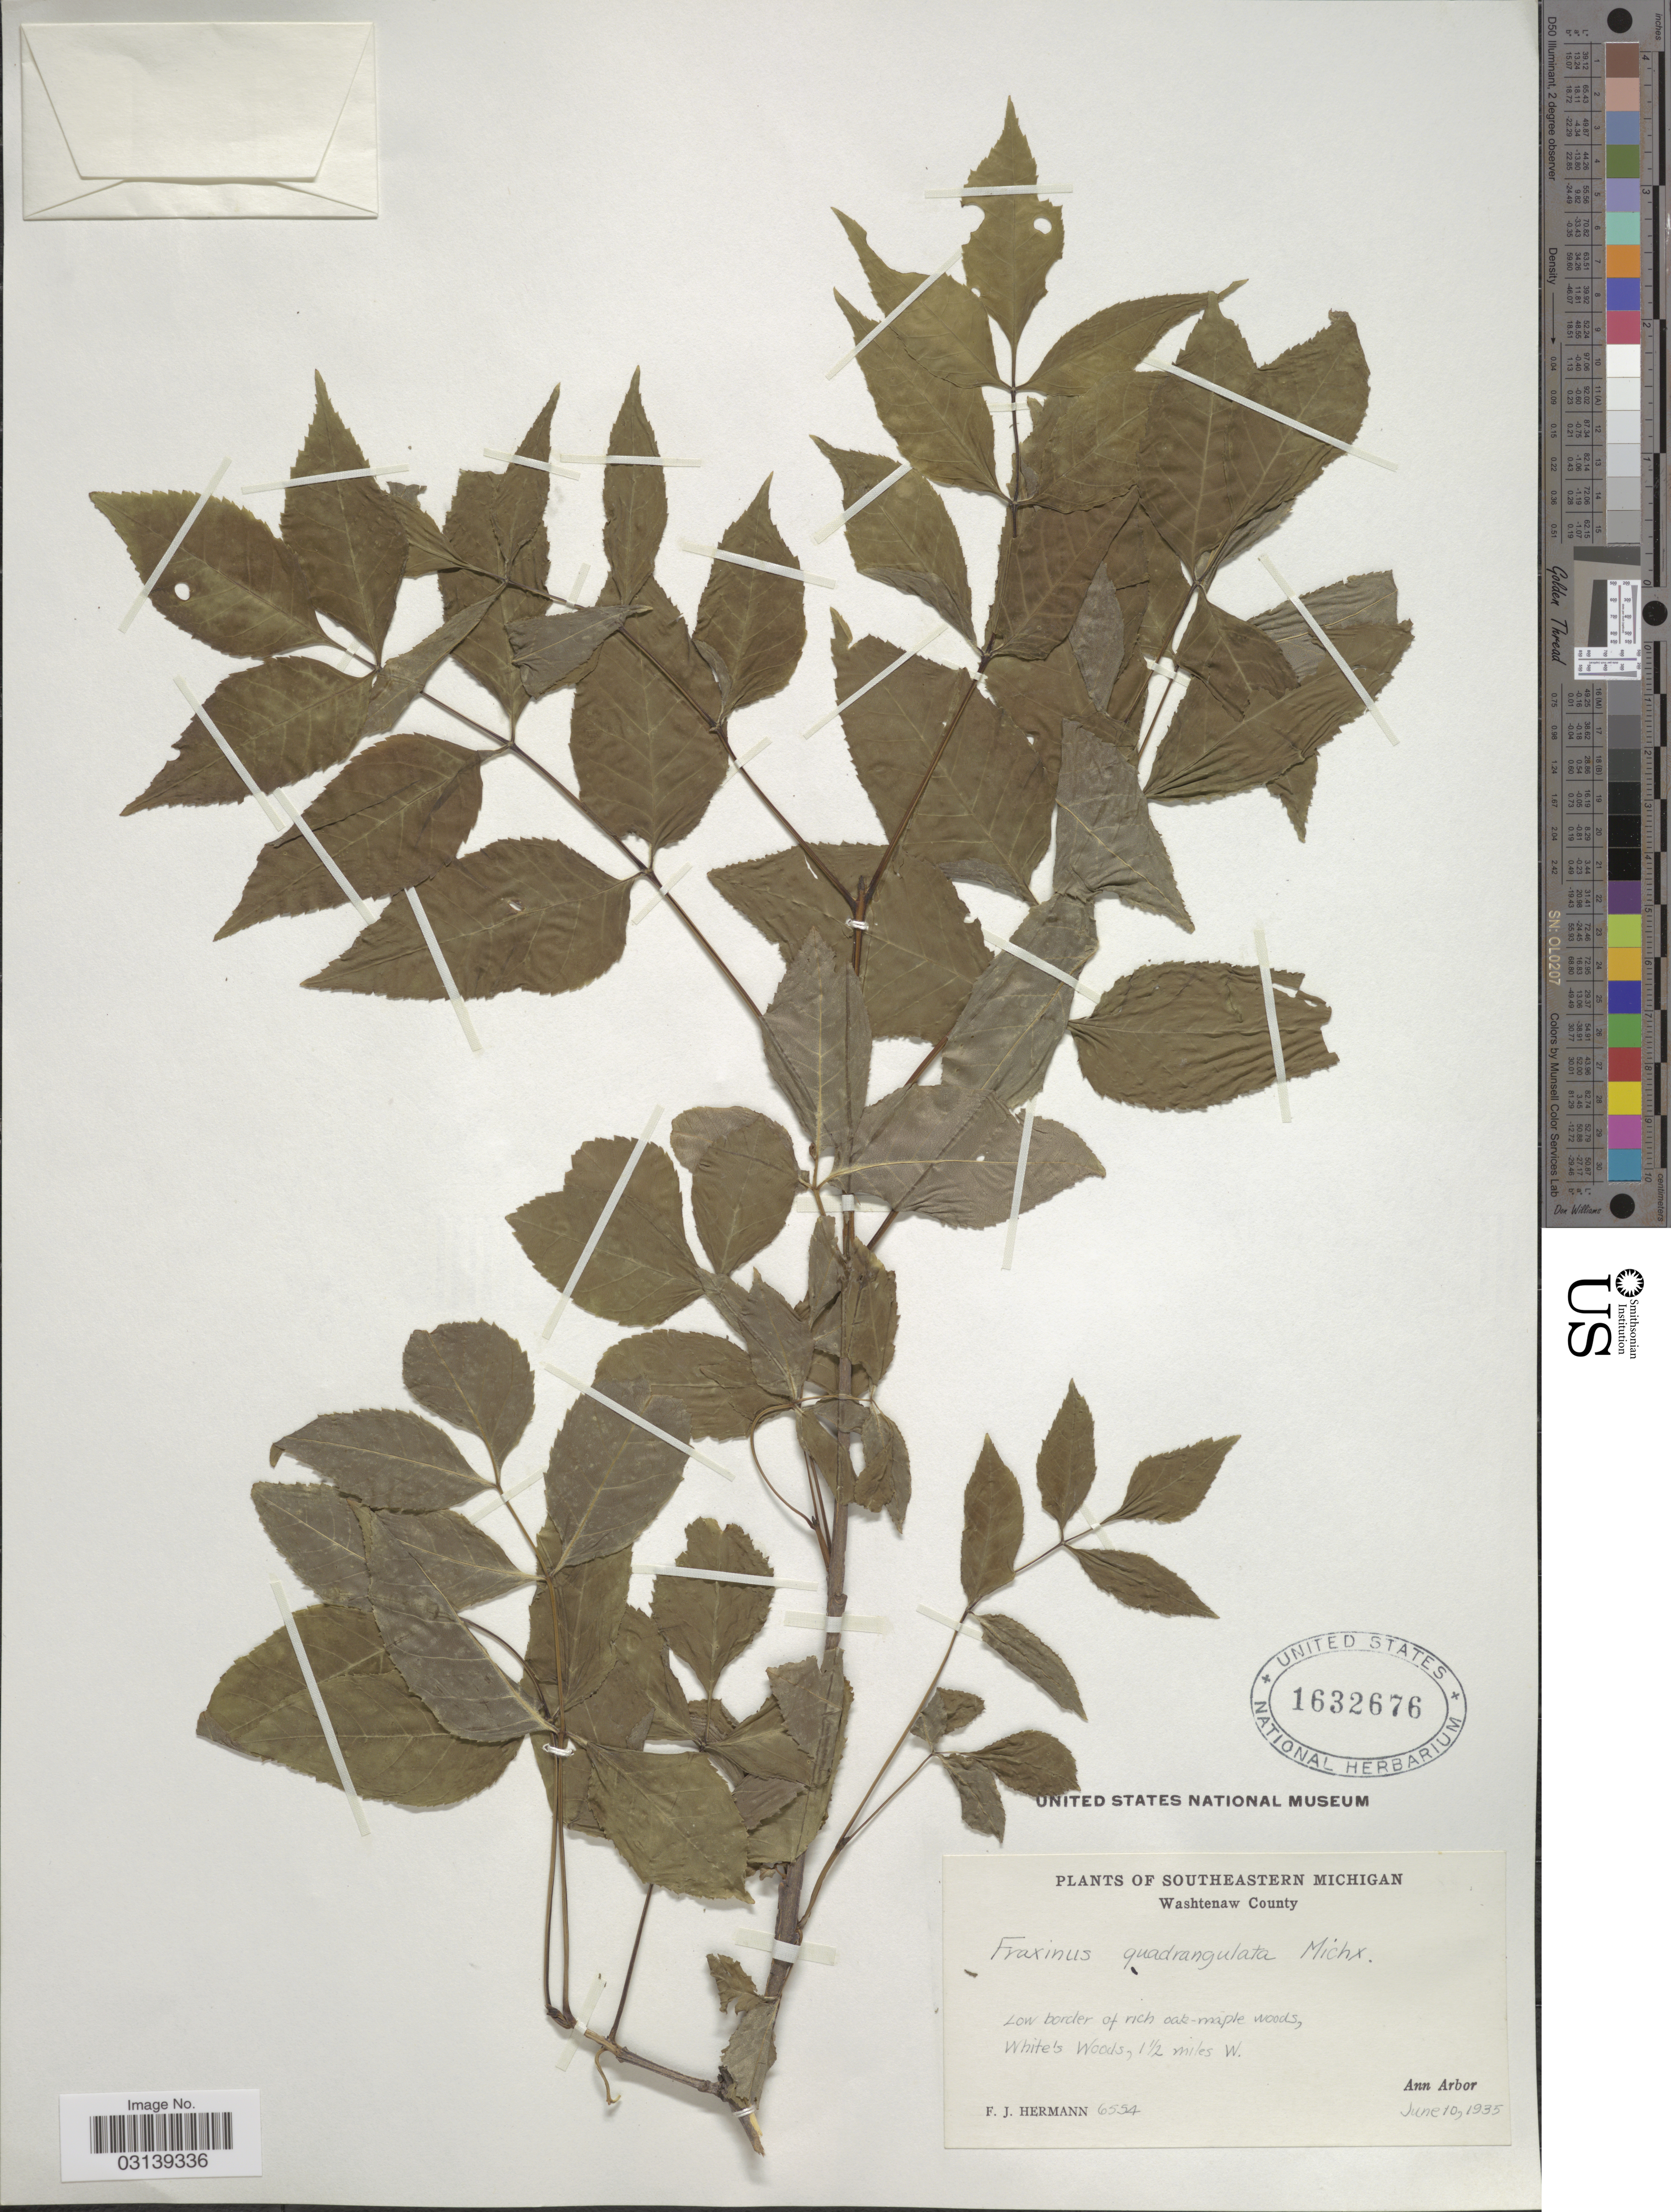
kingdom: Plantae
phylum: Tracheophyta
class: Magnoliopsida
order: Lamiales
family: Oleaceae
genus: Fraxinus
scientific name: Fraxinus quadrangulata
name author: Michx.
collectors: F. J. Hermann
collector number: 6554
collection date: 1935-06-10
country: United States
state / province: Michigan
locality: Southeastern Michigan, Washtenaw County, White's Woods, 1½ miles W., Ann Arbor.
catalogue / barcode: US 1632676